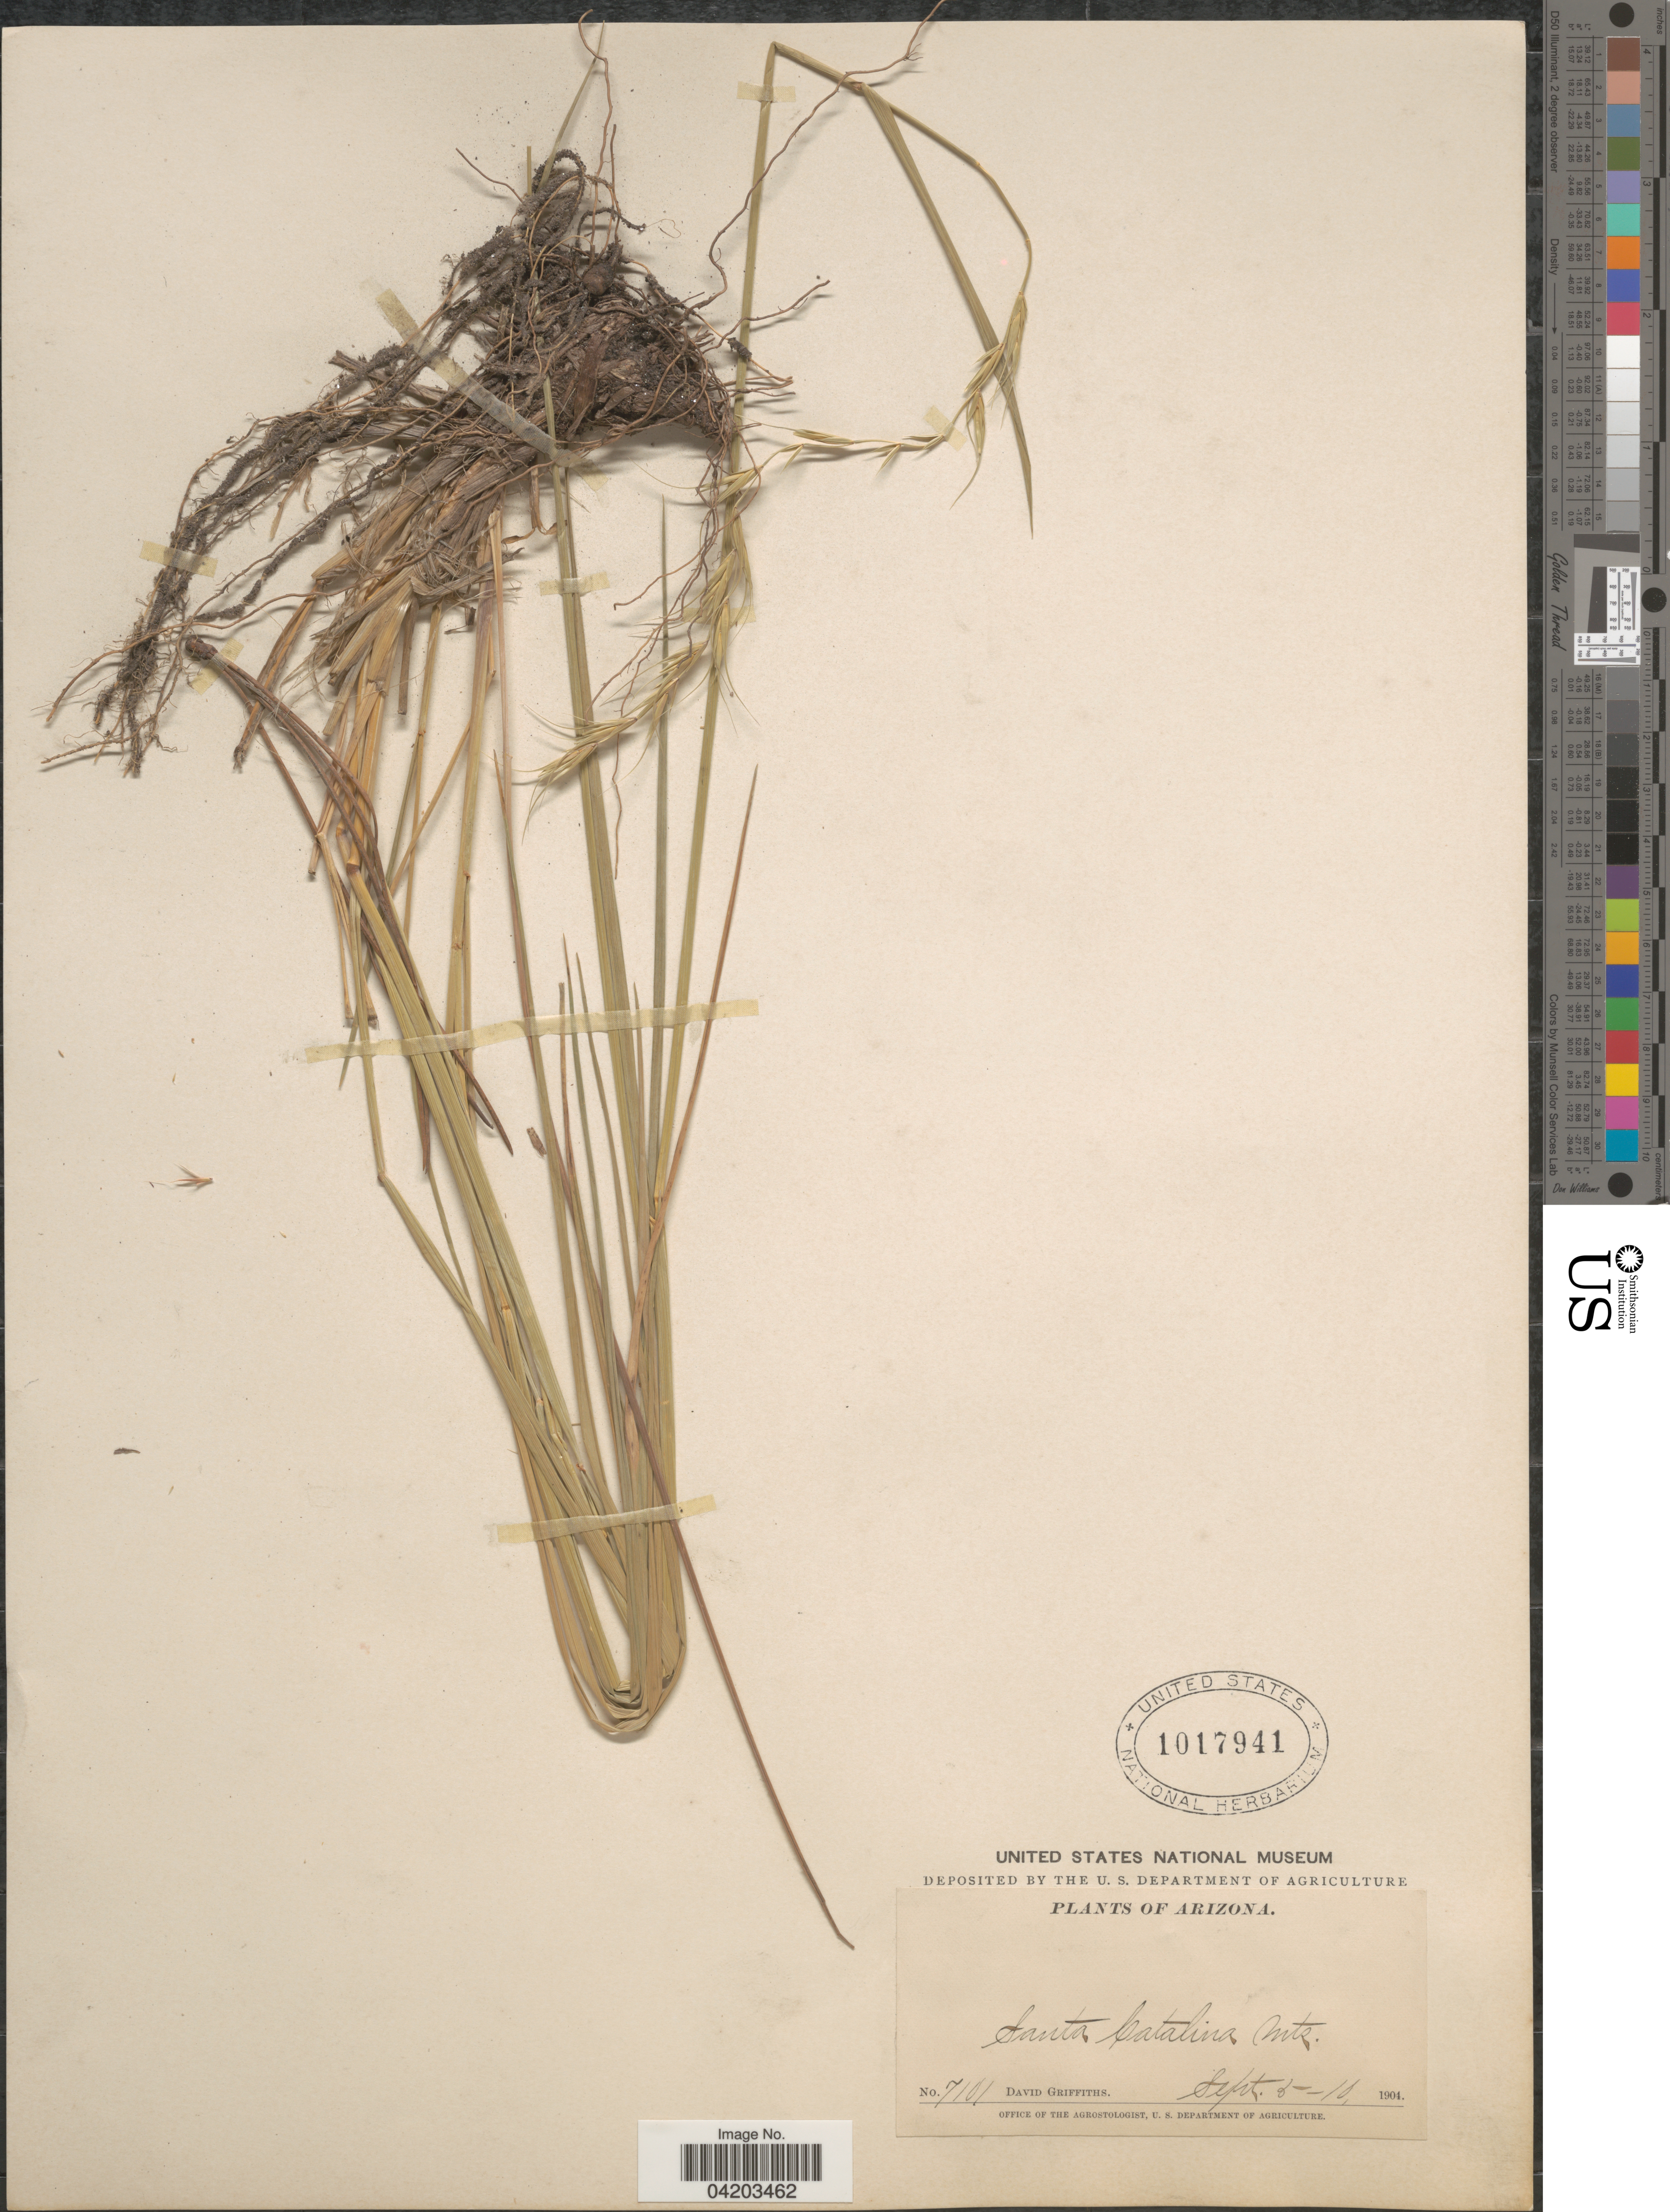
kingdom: Plantae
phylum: Tracheophyta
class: Liliopsida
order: Poales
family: Poaceae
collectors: D. Griffiths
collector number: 7101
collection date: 1904-09-05/1904-09-10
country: United States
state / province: Arizona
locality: Santa Catalina Mts.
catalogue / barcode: US 1017941